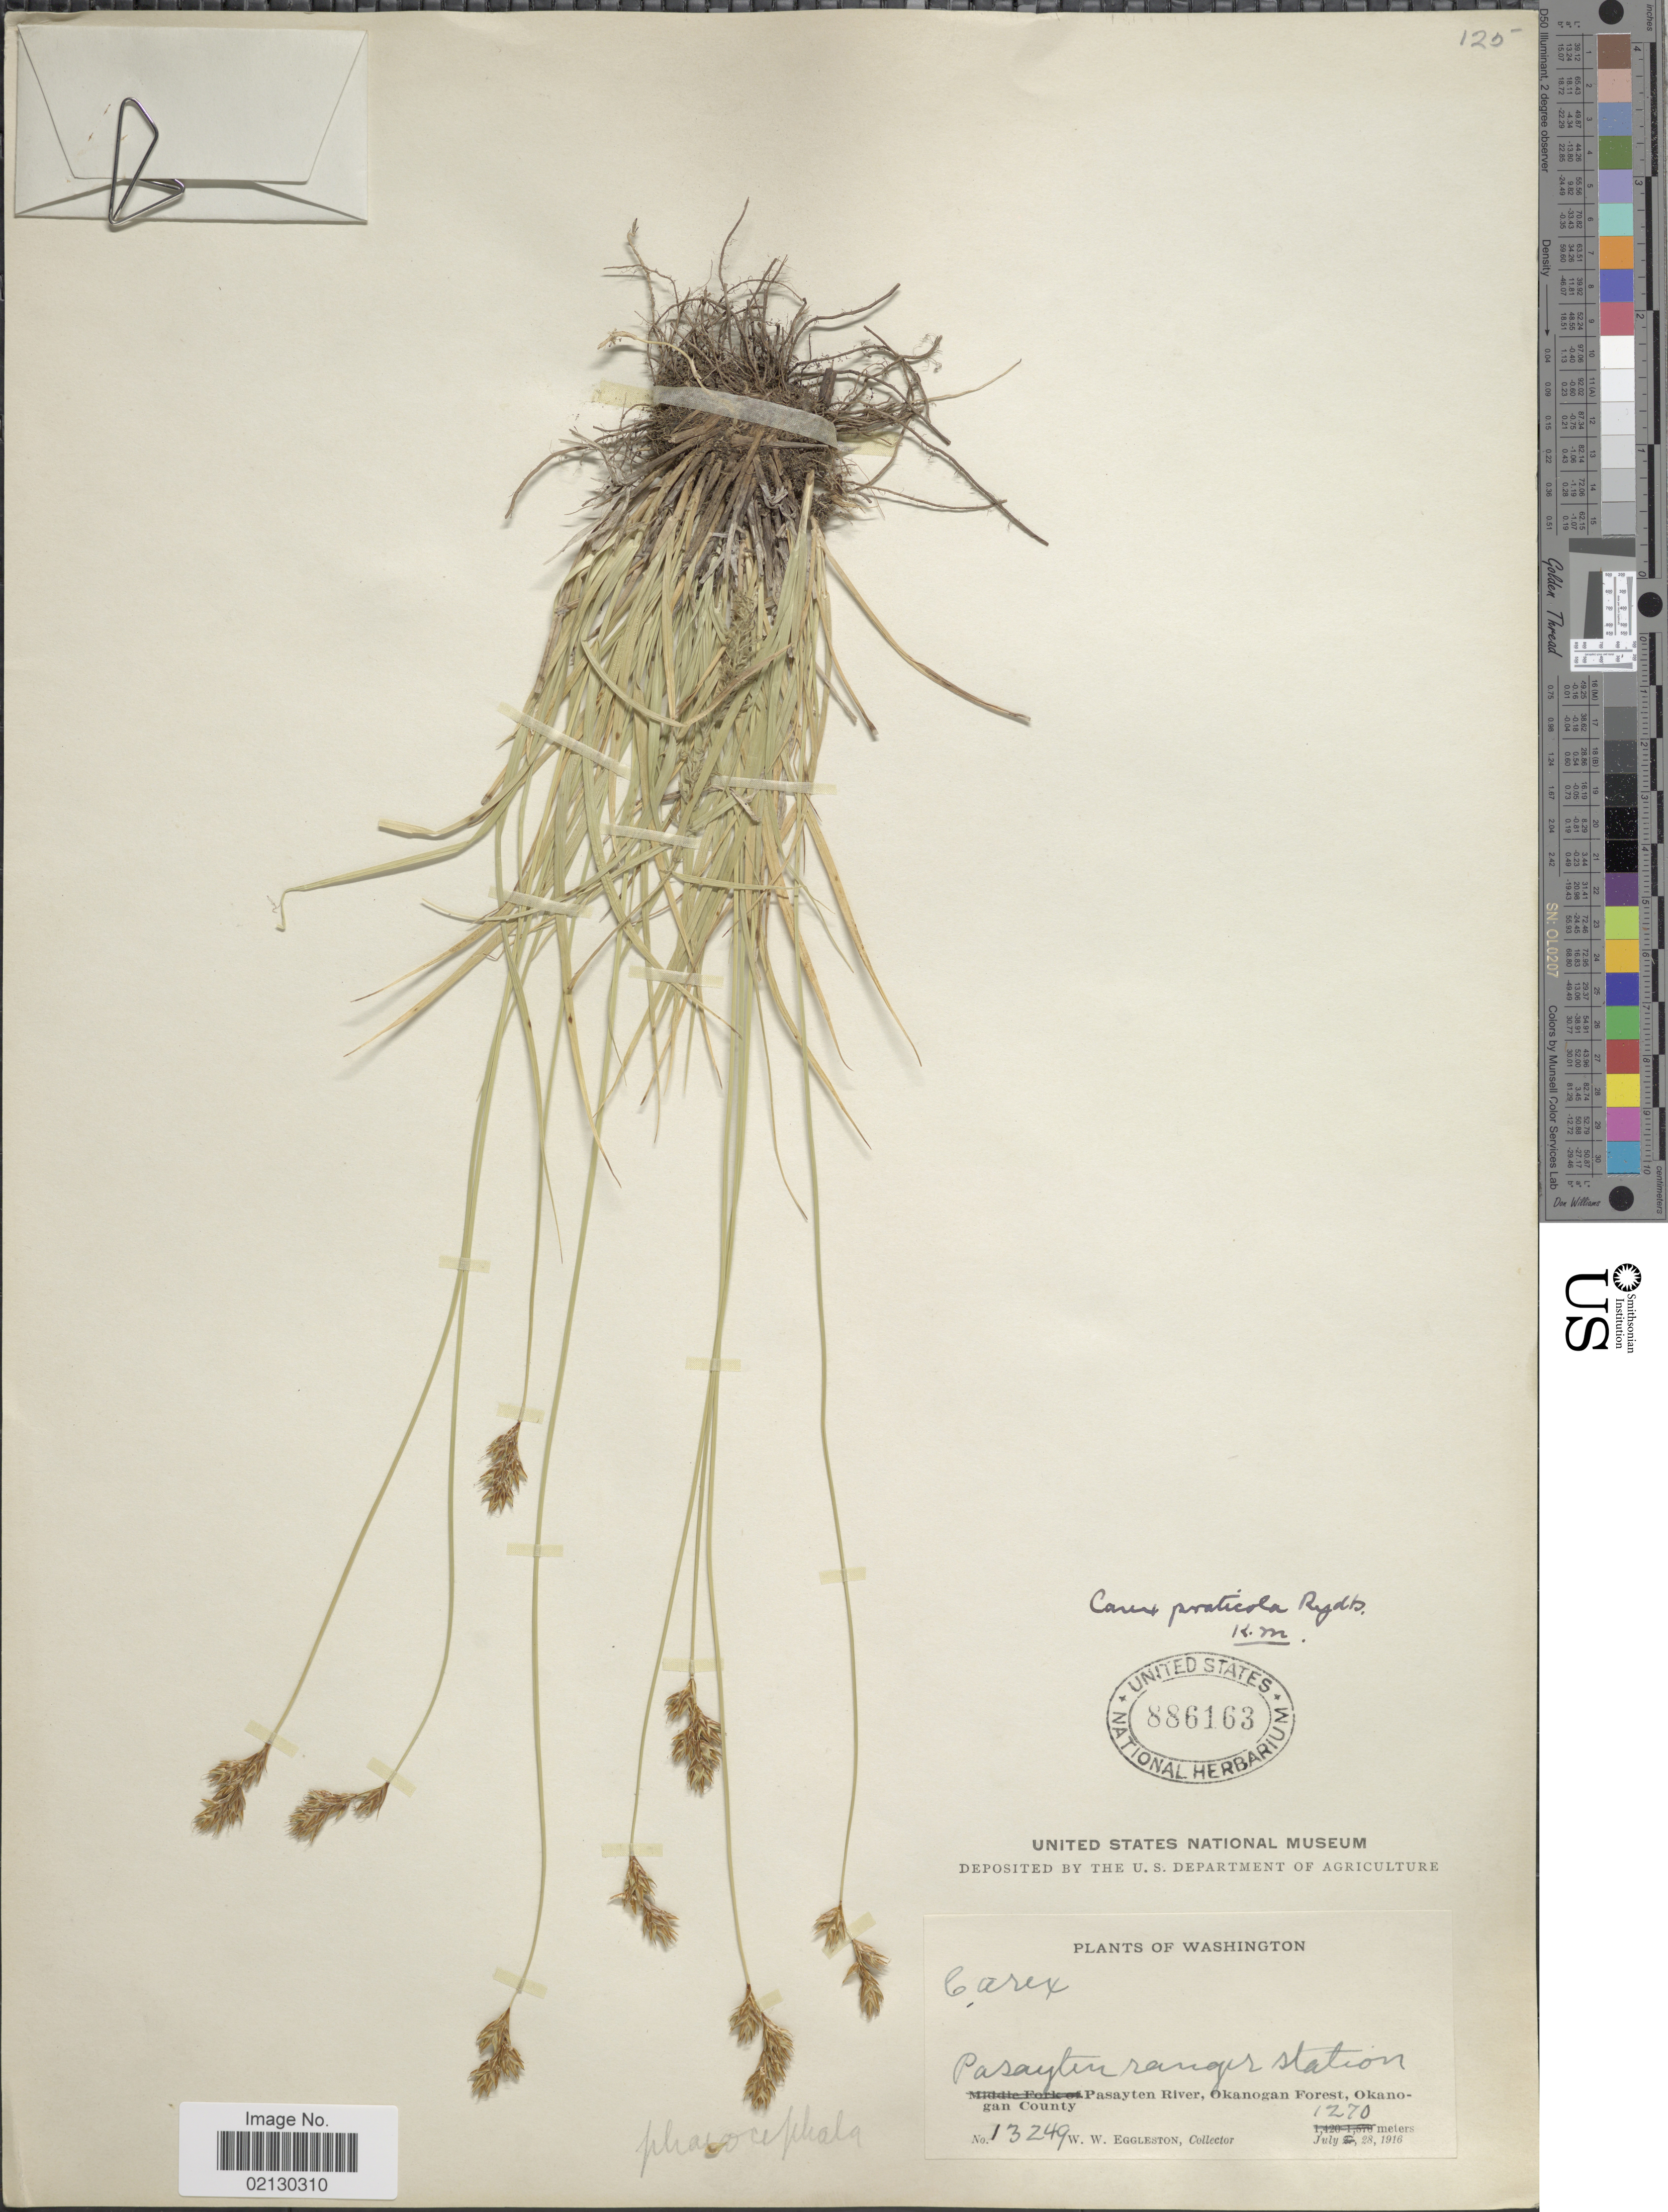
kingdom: Plantae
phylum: Tracheophyta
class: Liliopsida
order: Poales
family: Cyperaceae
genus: Carex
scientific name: Carex praticola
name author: Rydb.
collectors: W. W. Eggleston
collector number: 13249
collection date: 1916-07-28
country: United States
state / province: Washington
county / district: Okanogan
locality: Pasayten ranger station. Pasayten River, Okanogan Forest, Okanogan County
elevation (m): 1270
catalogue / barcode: US 886163